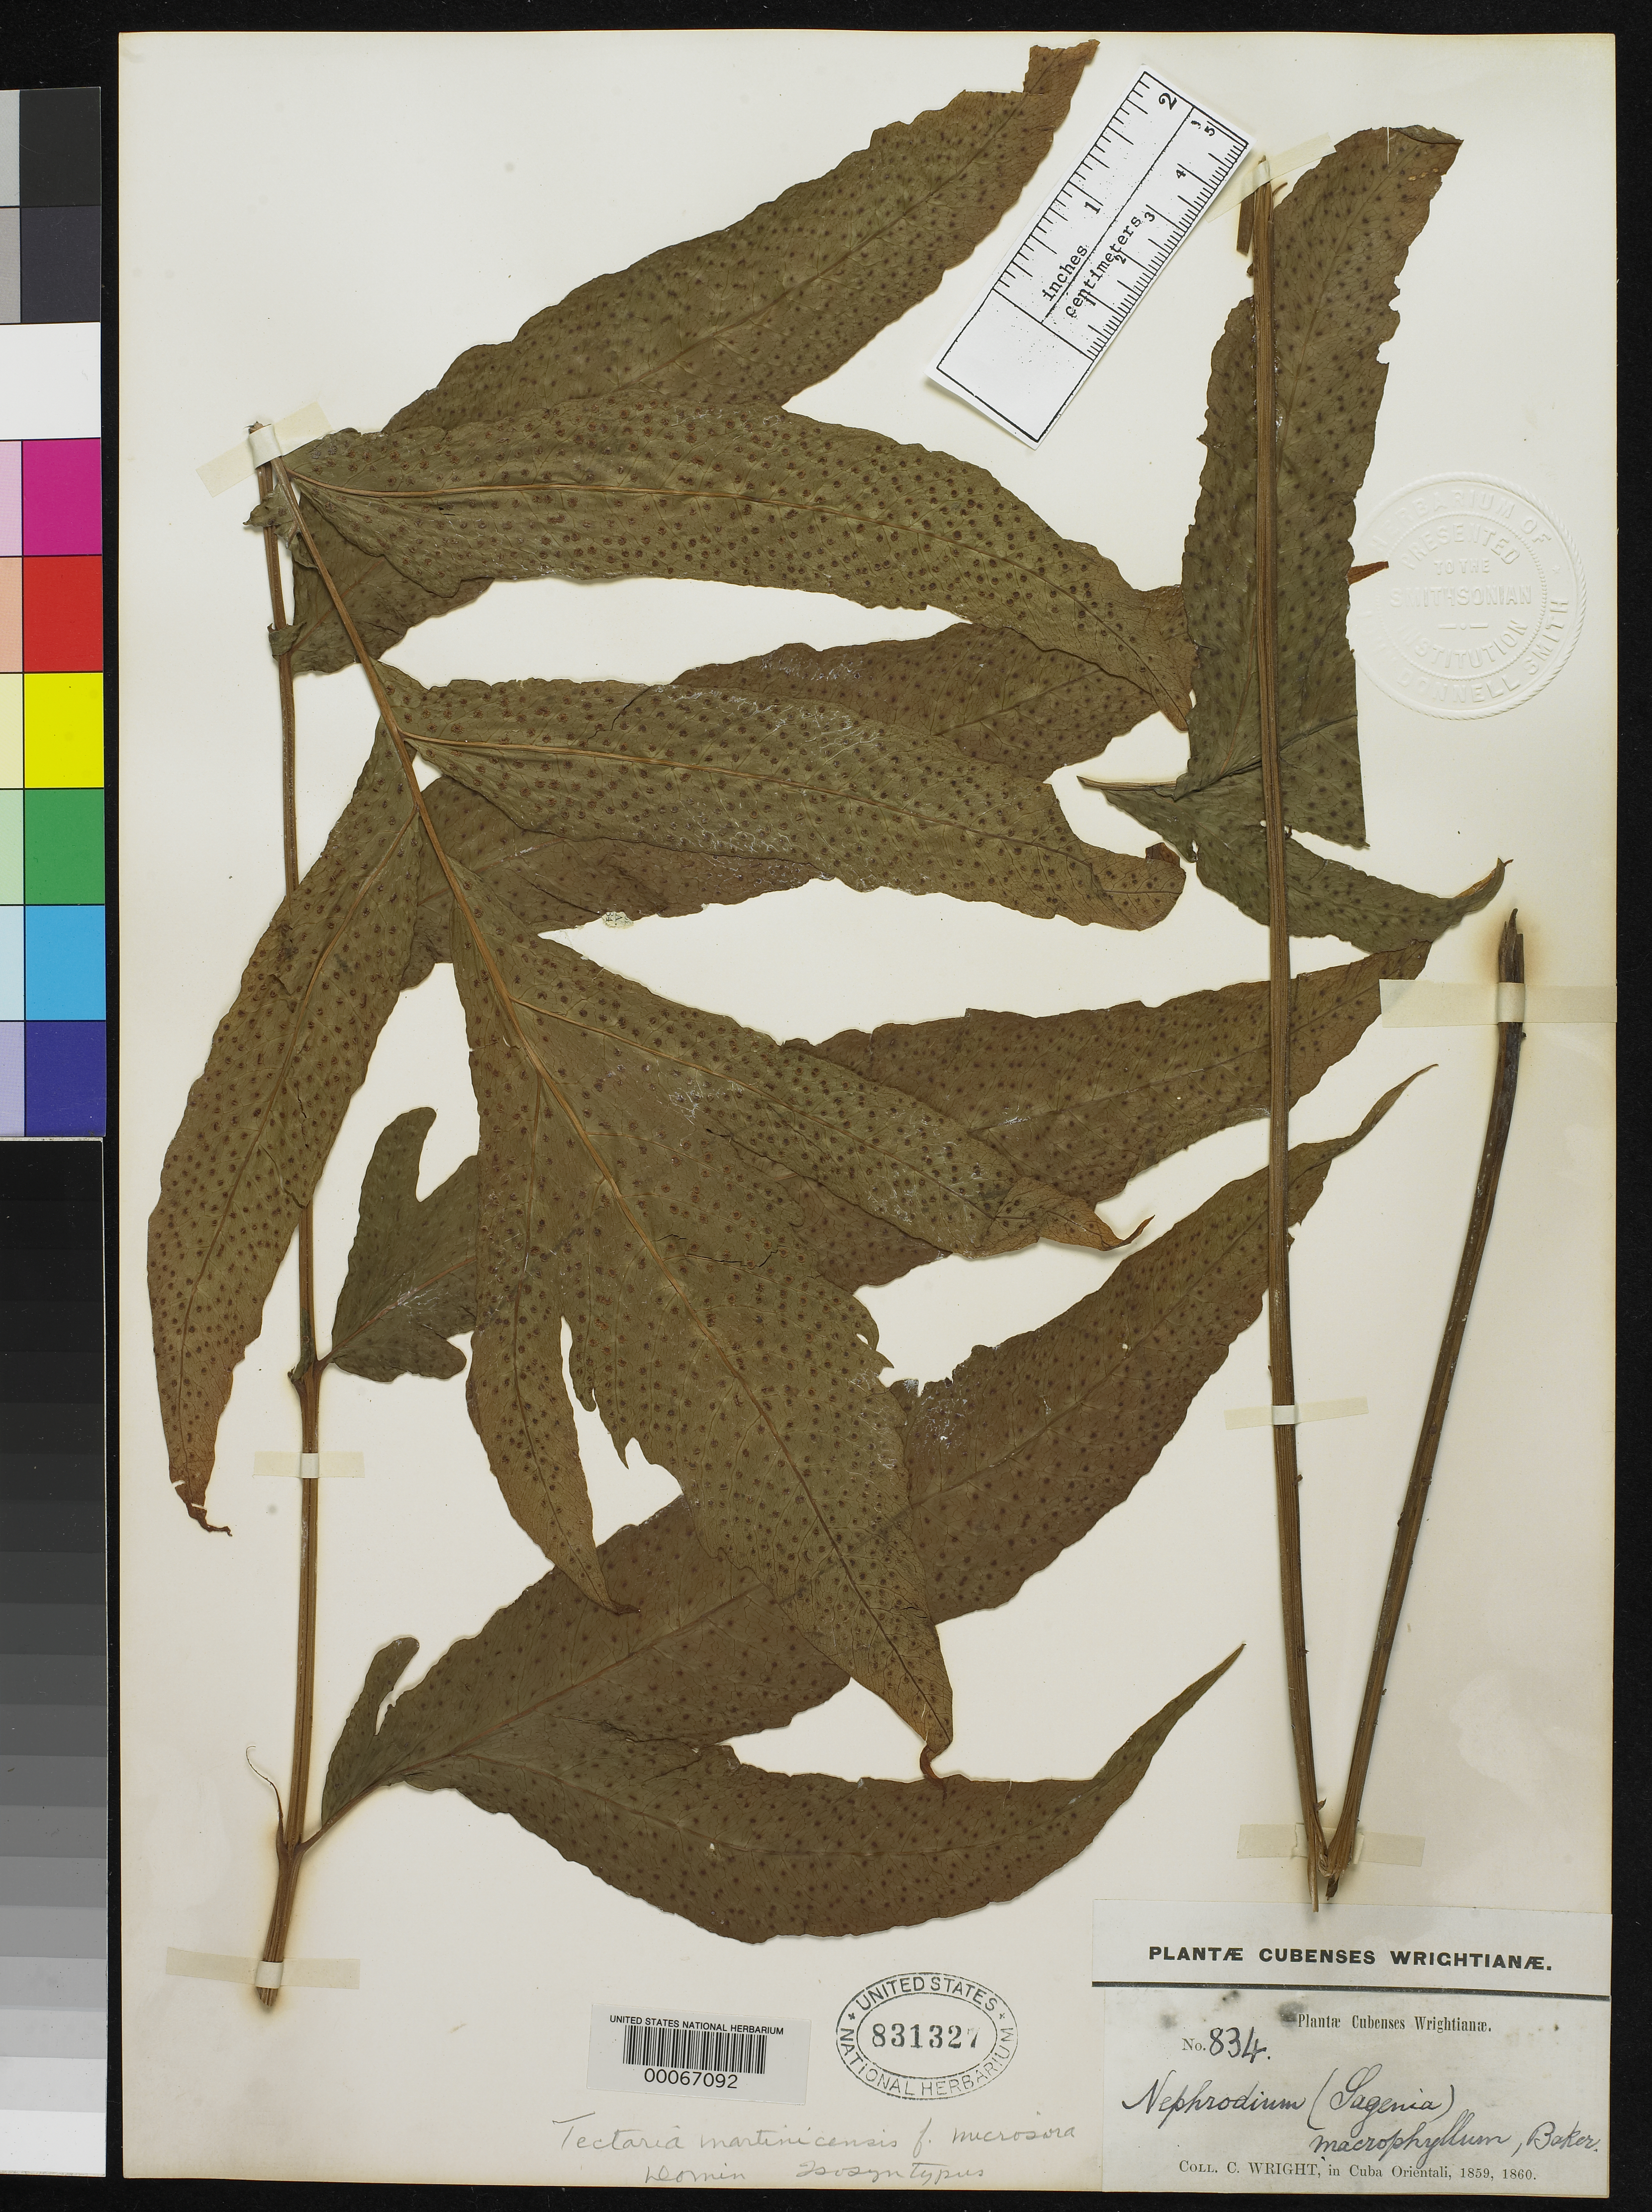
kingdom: Plantae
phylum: Tracheophyta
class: Polypodiopsida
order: Polypodiales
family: Tectariaceae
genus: Tectaria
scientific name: Tectaria martinicensis f. microsora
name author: Domin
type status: Isosyntype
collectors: C. Wright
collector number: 834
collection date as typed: Jan 1859 to -- Jul 1859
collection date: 1859-01/1859-07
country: Cuba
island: Greater Antilles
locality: Prope villam Monte Verde.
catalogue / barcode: US 831327